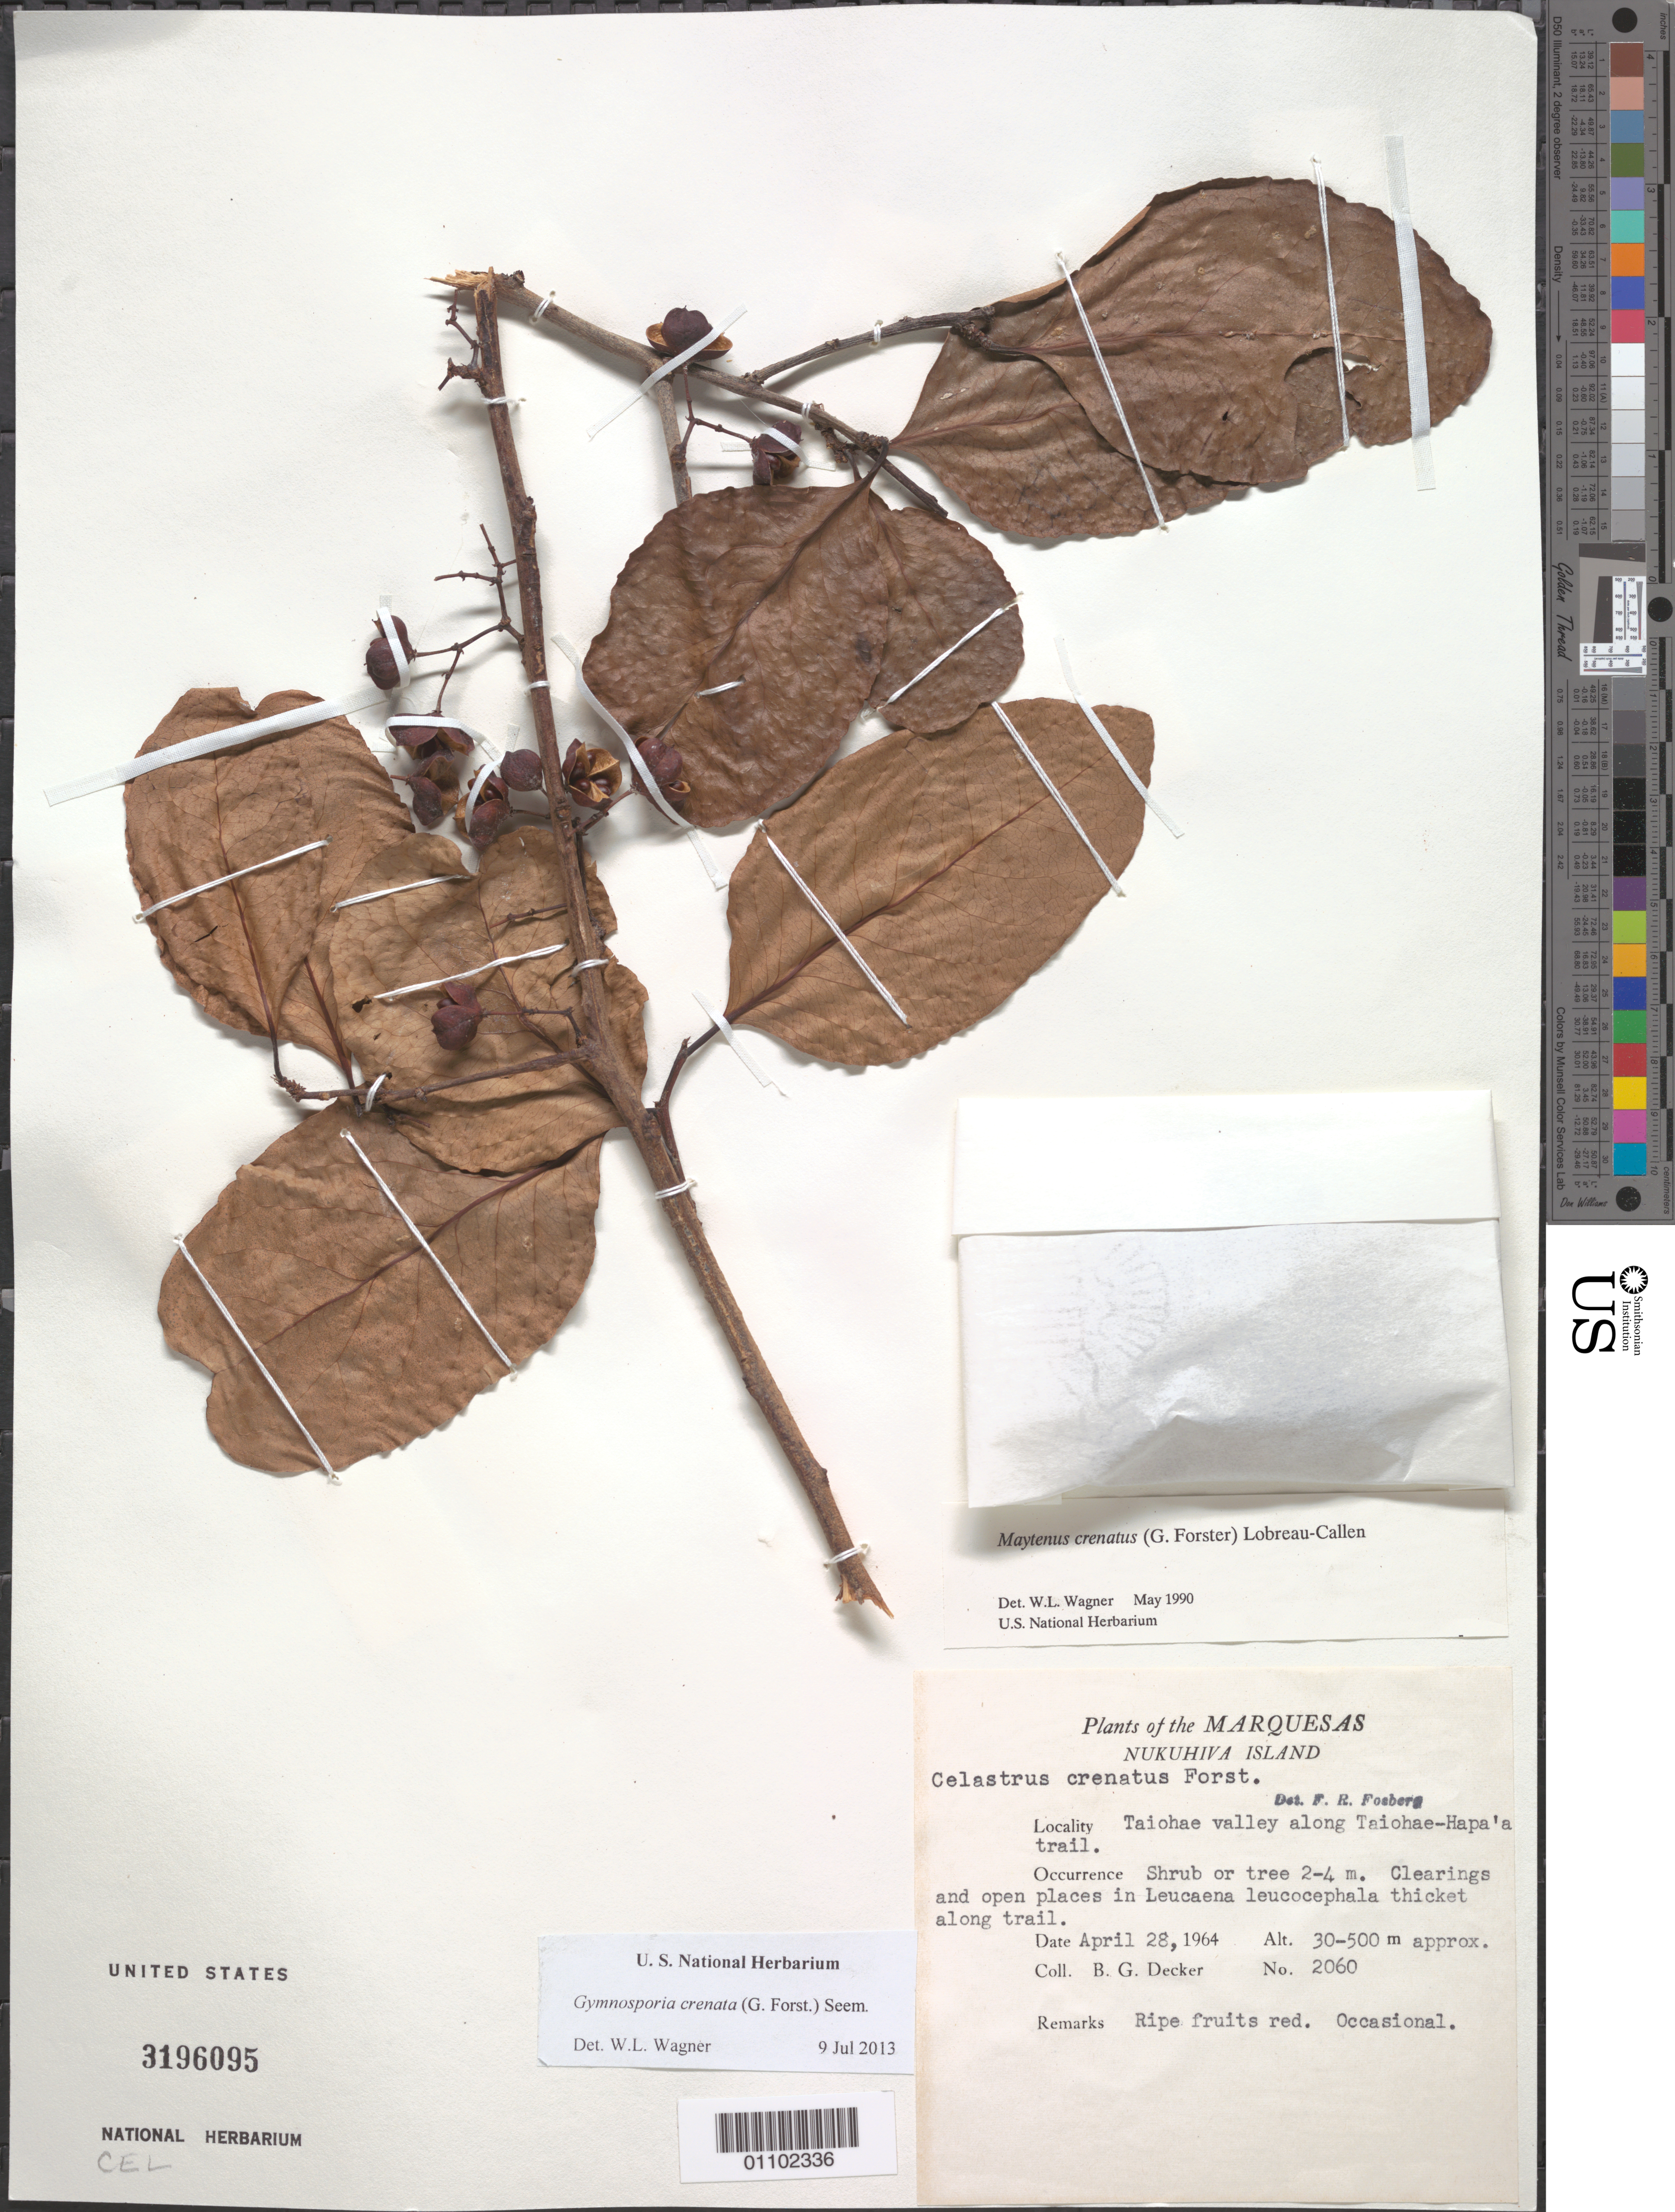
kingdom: Plantae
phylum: Tracheophyta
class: Magnoliopsida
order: Celastrales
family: Celastraceae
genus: Gymnosporia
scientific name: Gymnosporia crenata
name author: (G. Forst.) Seem.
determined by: Wagner, W. L., (BOT), Smithsonian Institution - National Museum of Natural History (UNITED STATES)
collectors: B. G. Decker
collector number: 2060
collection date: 1964-04-28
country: French Polynesia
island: Nuku Hiva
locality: Taiohae Valley along Taiohae-Hapa'a Trail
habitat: Clearings and open places in Leucaena thicket along trail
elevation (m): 30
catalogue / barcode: US 3196095